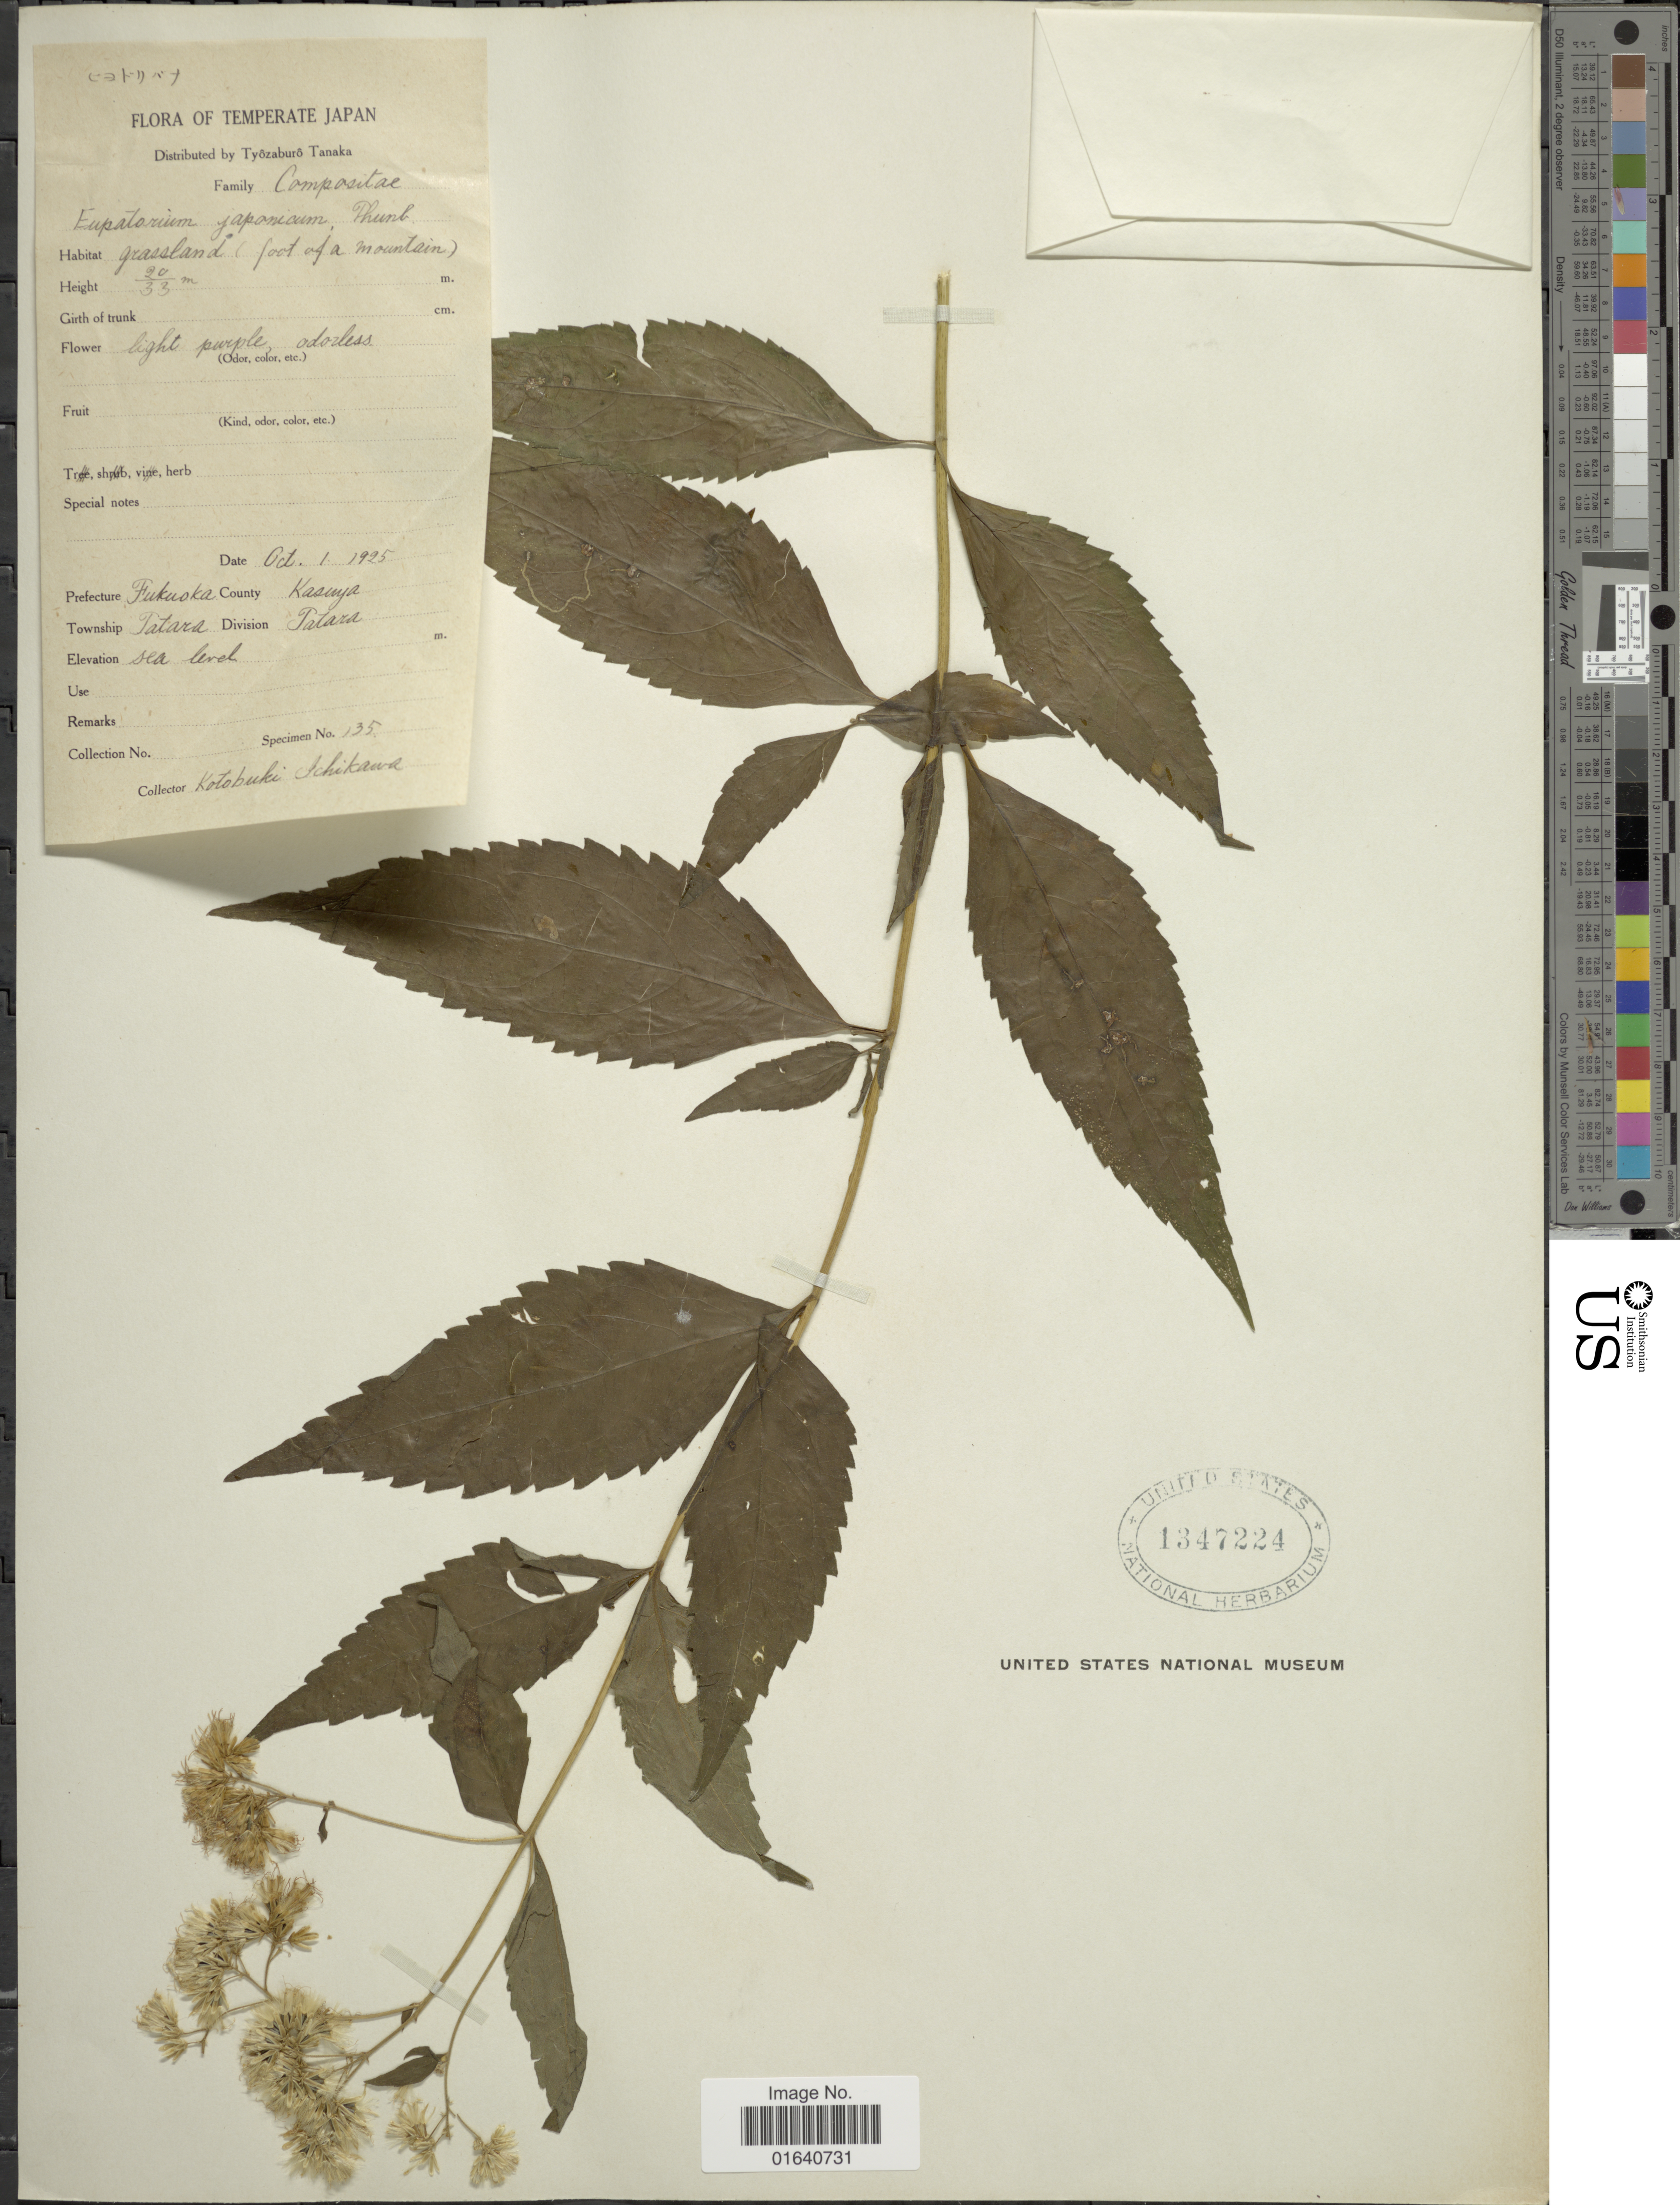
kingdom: Plantae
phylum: Tracheophyta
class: Magnoliopsida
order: Asterales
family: Asteraceae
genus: Eupatorium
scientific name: Eupatorium japonicum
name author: Thunb.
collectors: T. Tanaka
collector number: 135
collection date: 1925-10-01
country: Japan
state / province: Hukuoka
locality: Temperate japan, Prefecture Fuluoka, County Kasuya, Township Patara, Division Patara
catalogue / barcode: US 1347224